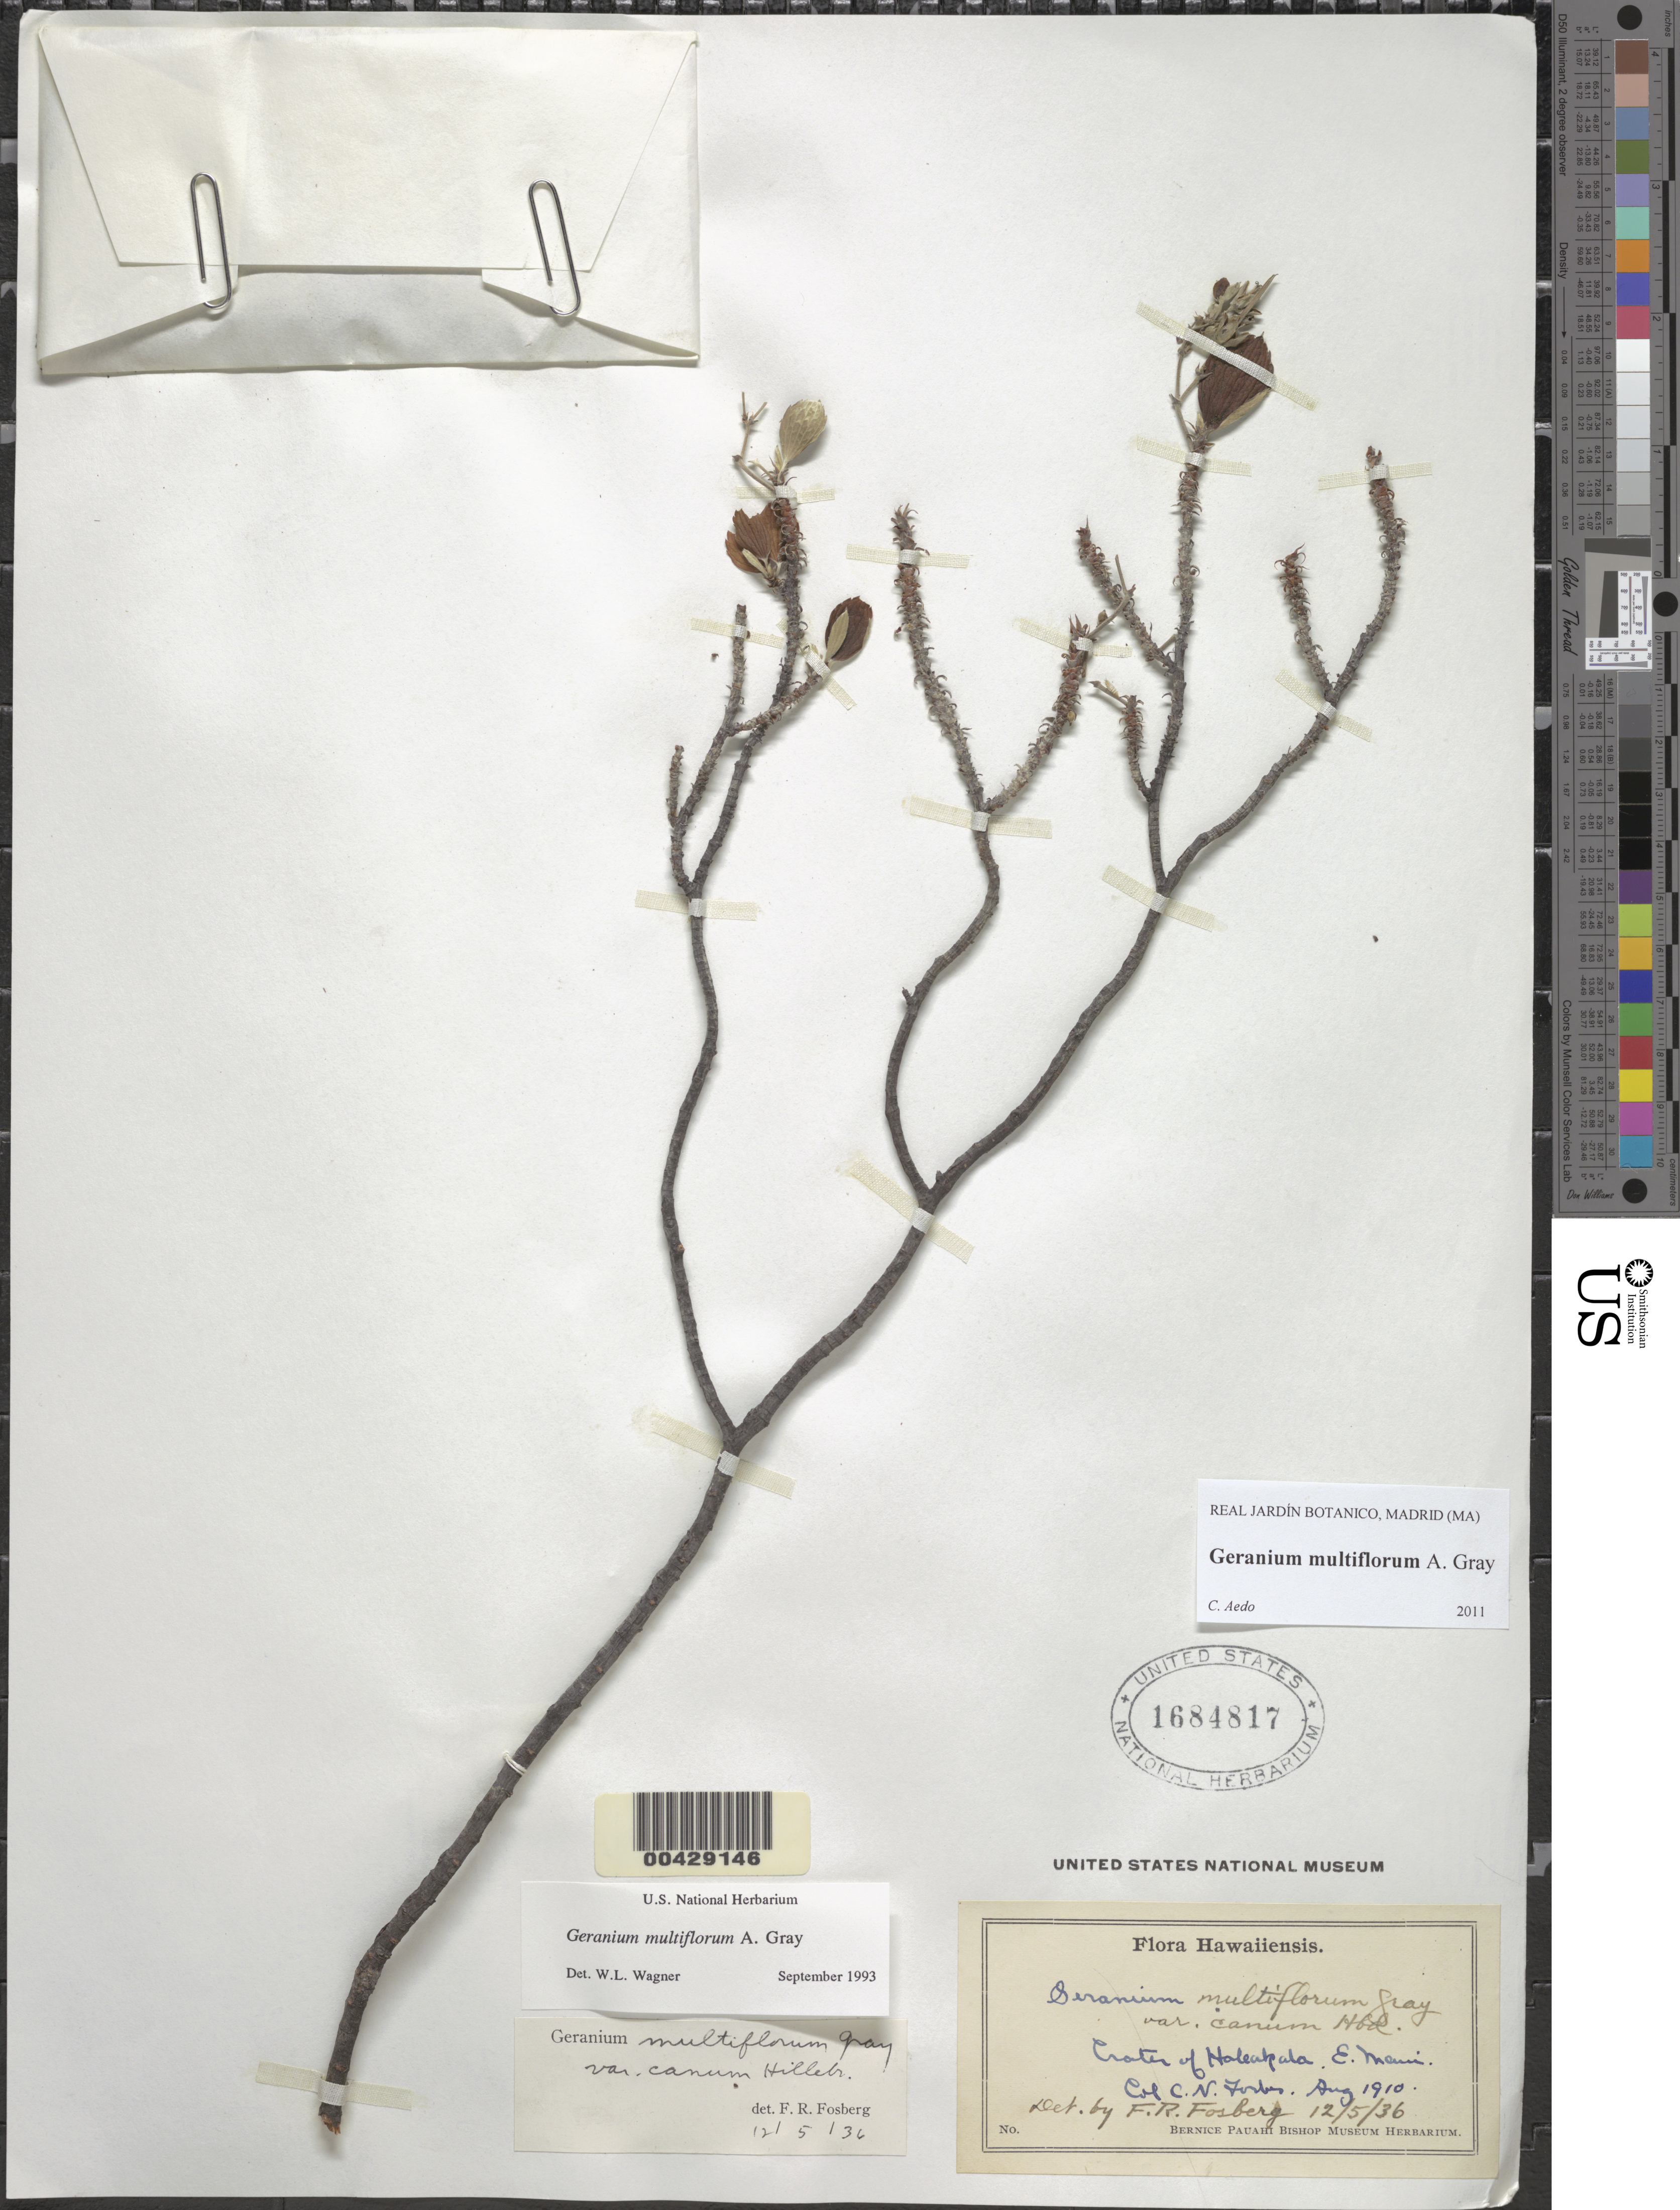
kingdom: Plantae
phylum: Tracheophyta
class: Magnoliopsida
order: Geraniales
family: Geraniaceae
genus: Geranium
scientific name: Geranium multiflorum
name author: A. Gray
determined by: Aedo, C.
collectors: C. N. Forbes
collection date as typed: Aug 1910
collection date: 1910-08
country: United States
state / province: Hawaii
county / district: Maui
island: Maui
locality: Crater of Haleakala, E Maui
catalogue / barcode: US 1684817